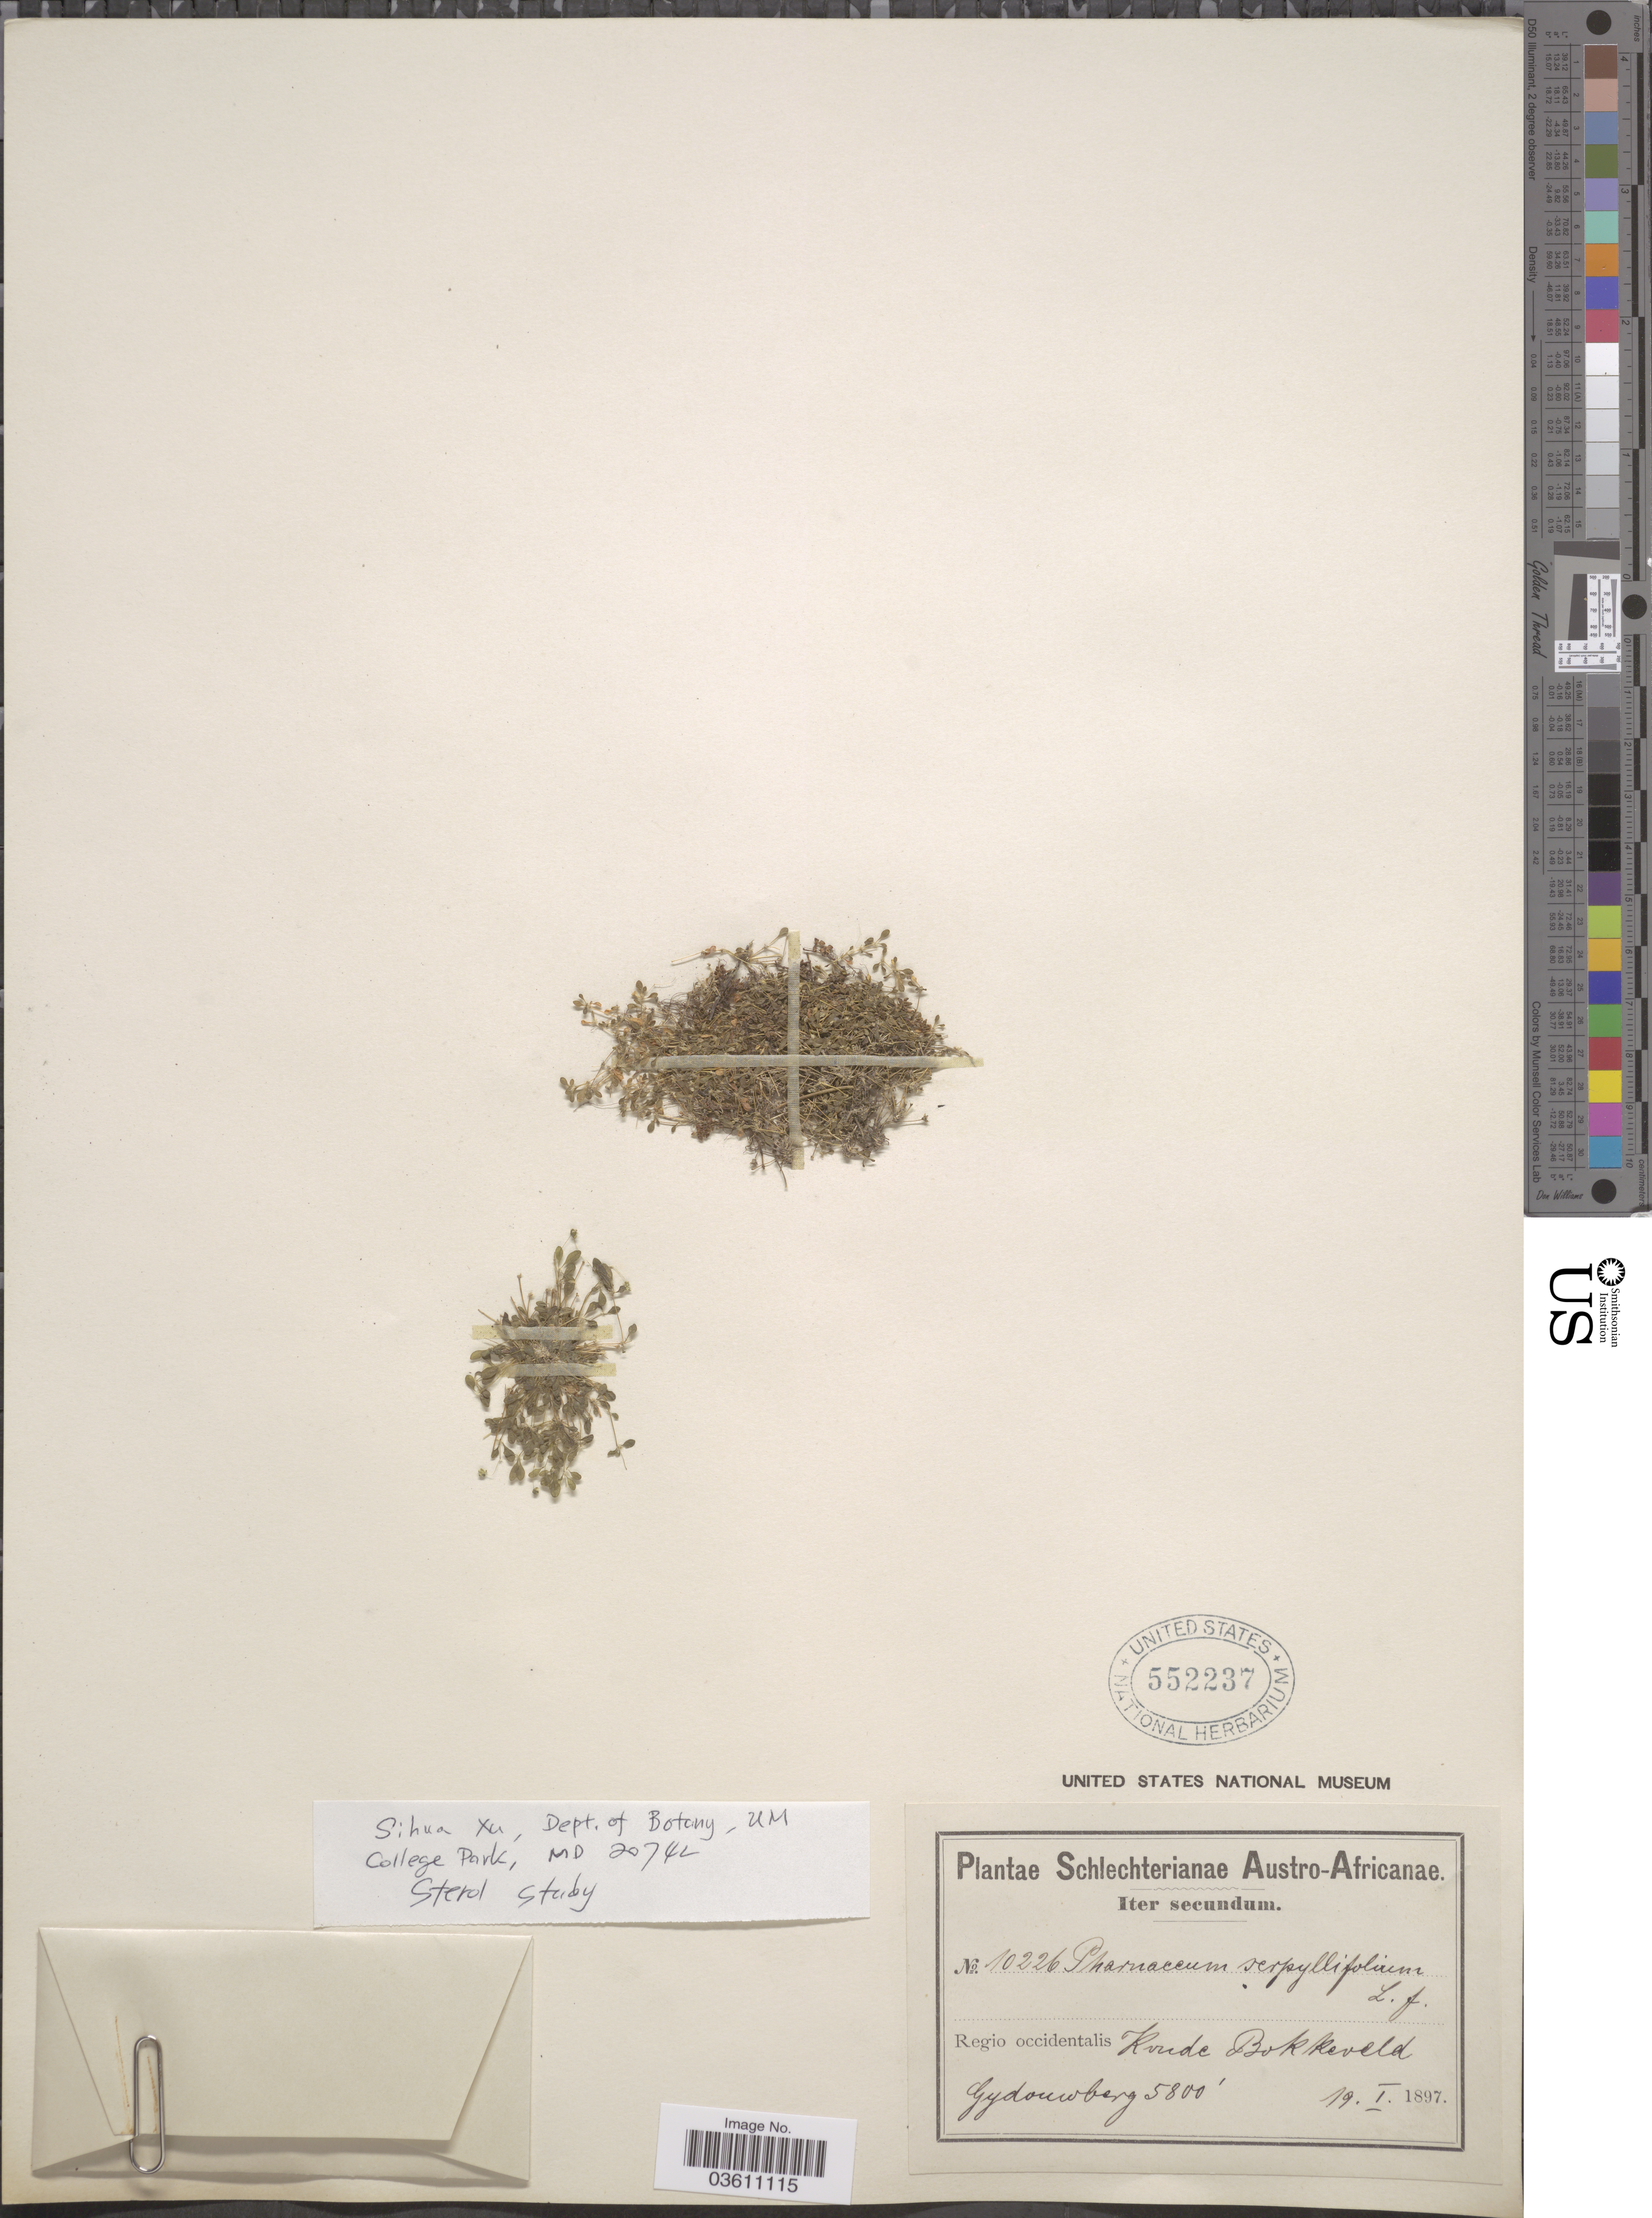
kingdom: Plantae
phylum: Tracheophyta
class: Magnoliopsida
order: Caryophyllales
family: Molluginaceae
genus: Pharnaceum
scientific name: Pharnaceum serpyllifolium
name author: L. f.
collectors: Schlechter, --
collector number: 10226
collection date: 1897-01-19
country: South Africa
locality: Austro-Africanae. Regio occidentalis Koude Bokkeveld. Gydouwberg.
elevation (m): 1768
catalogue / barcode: US 552237